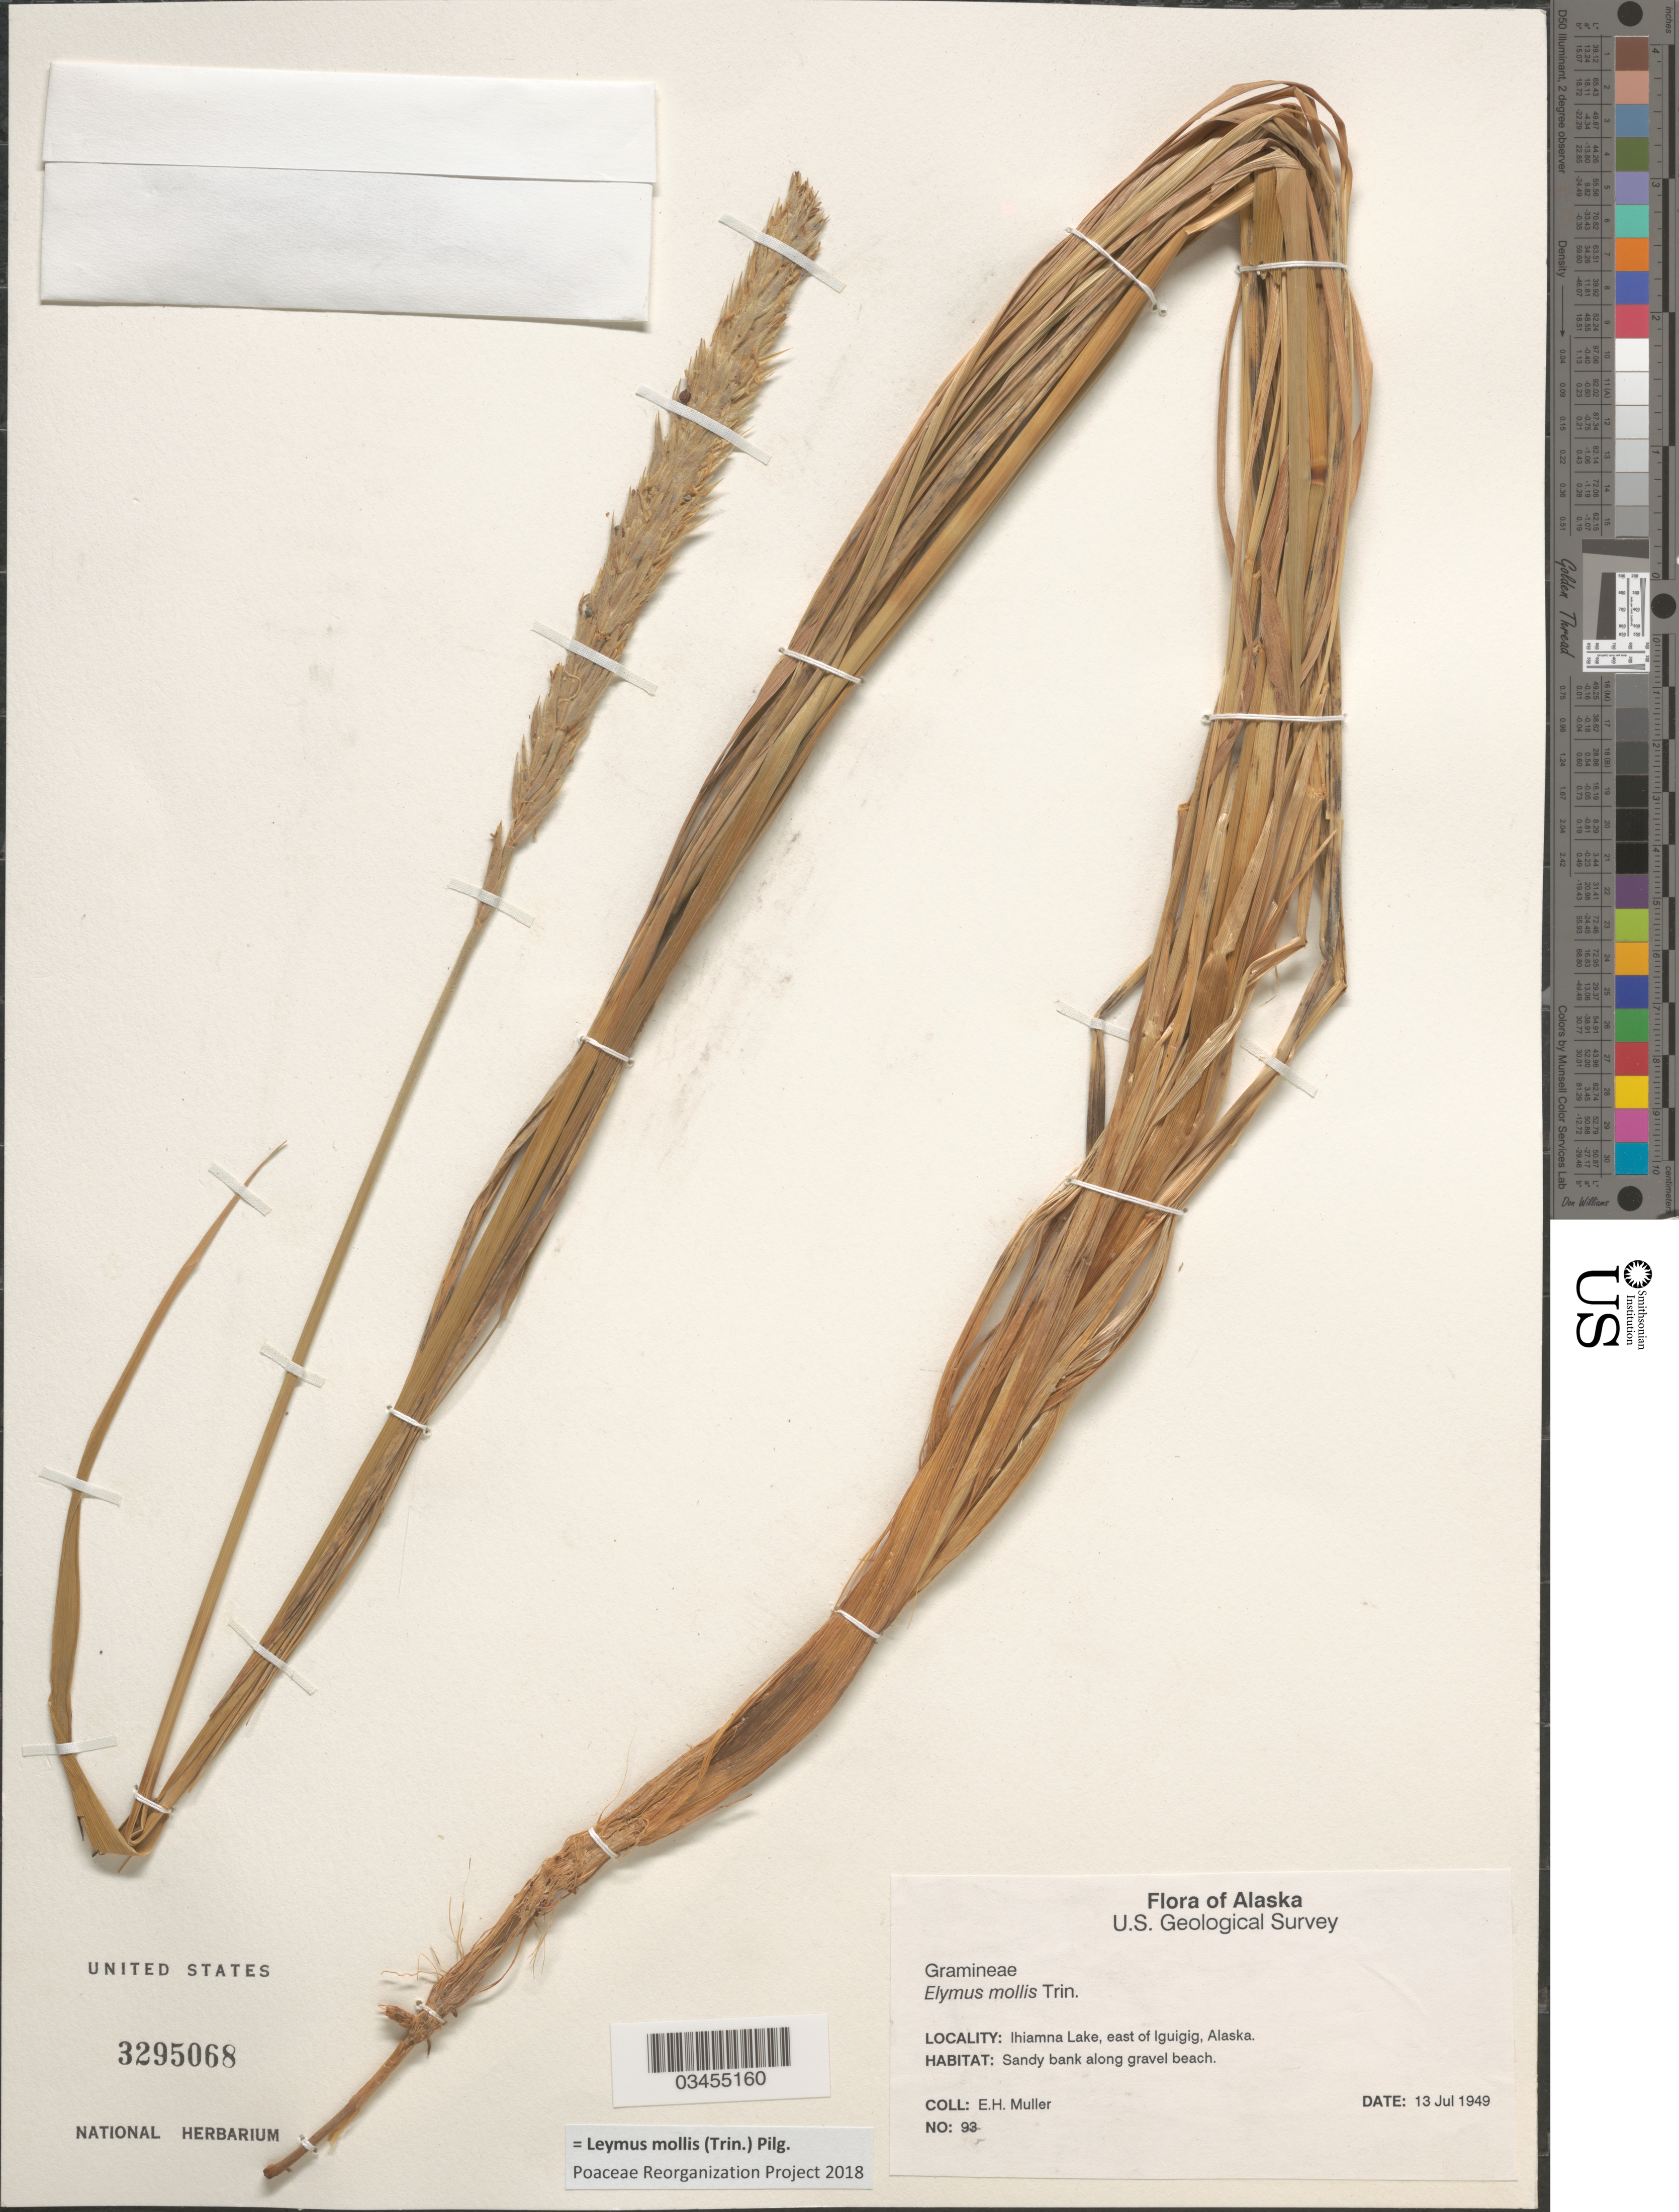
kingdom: Plantae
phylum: Tracheophyta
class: Liliopsida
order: Poales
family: Poaceae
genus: Leymus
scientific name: Leymus mollis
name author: (Trin.) Pilg.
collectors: E. H. Muller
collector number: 93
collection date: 1949-07-13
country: United States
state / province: Alaska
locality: U.S. Geological Survey. Ihiamna Lake, east of Iguigig.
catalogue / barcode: US 3295068